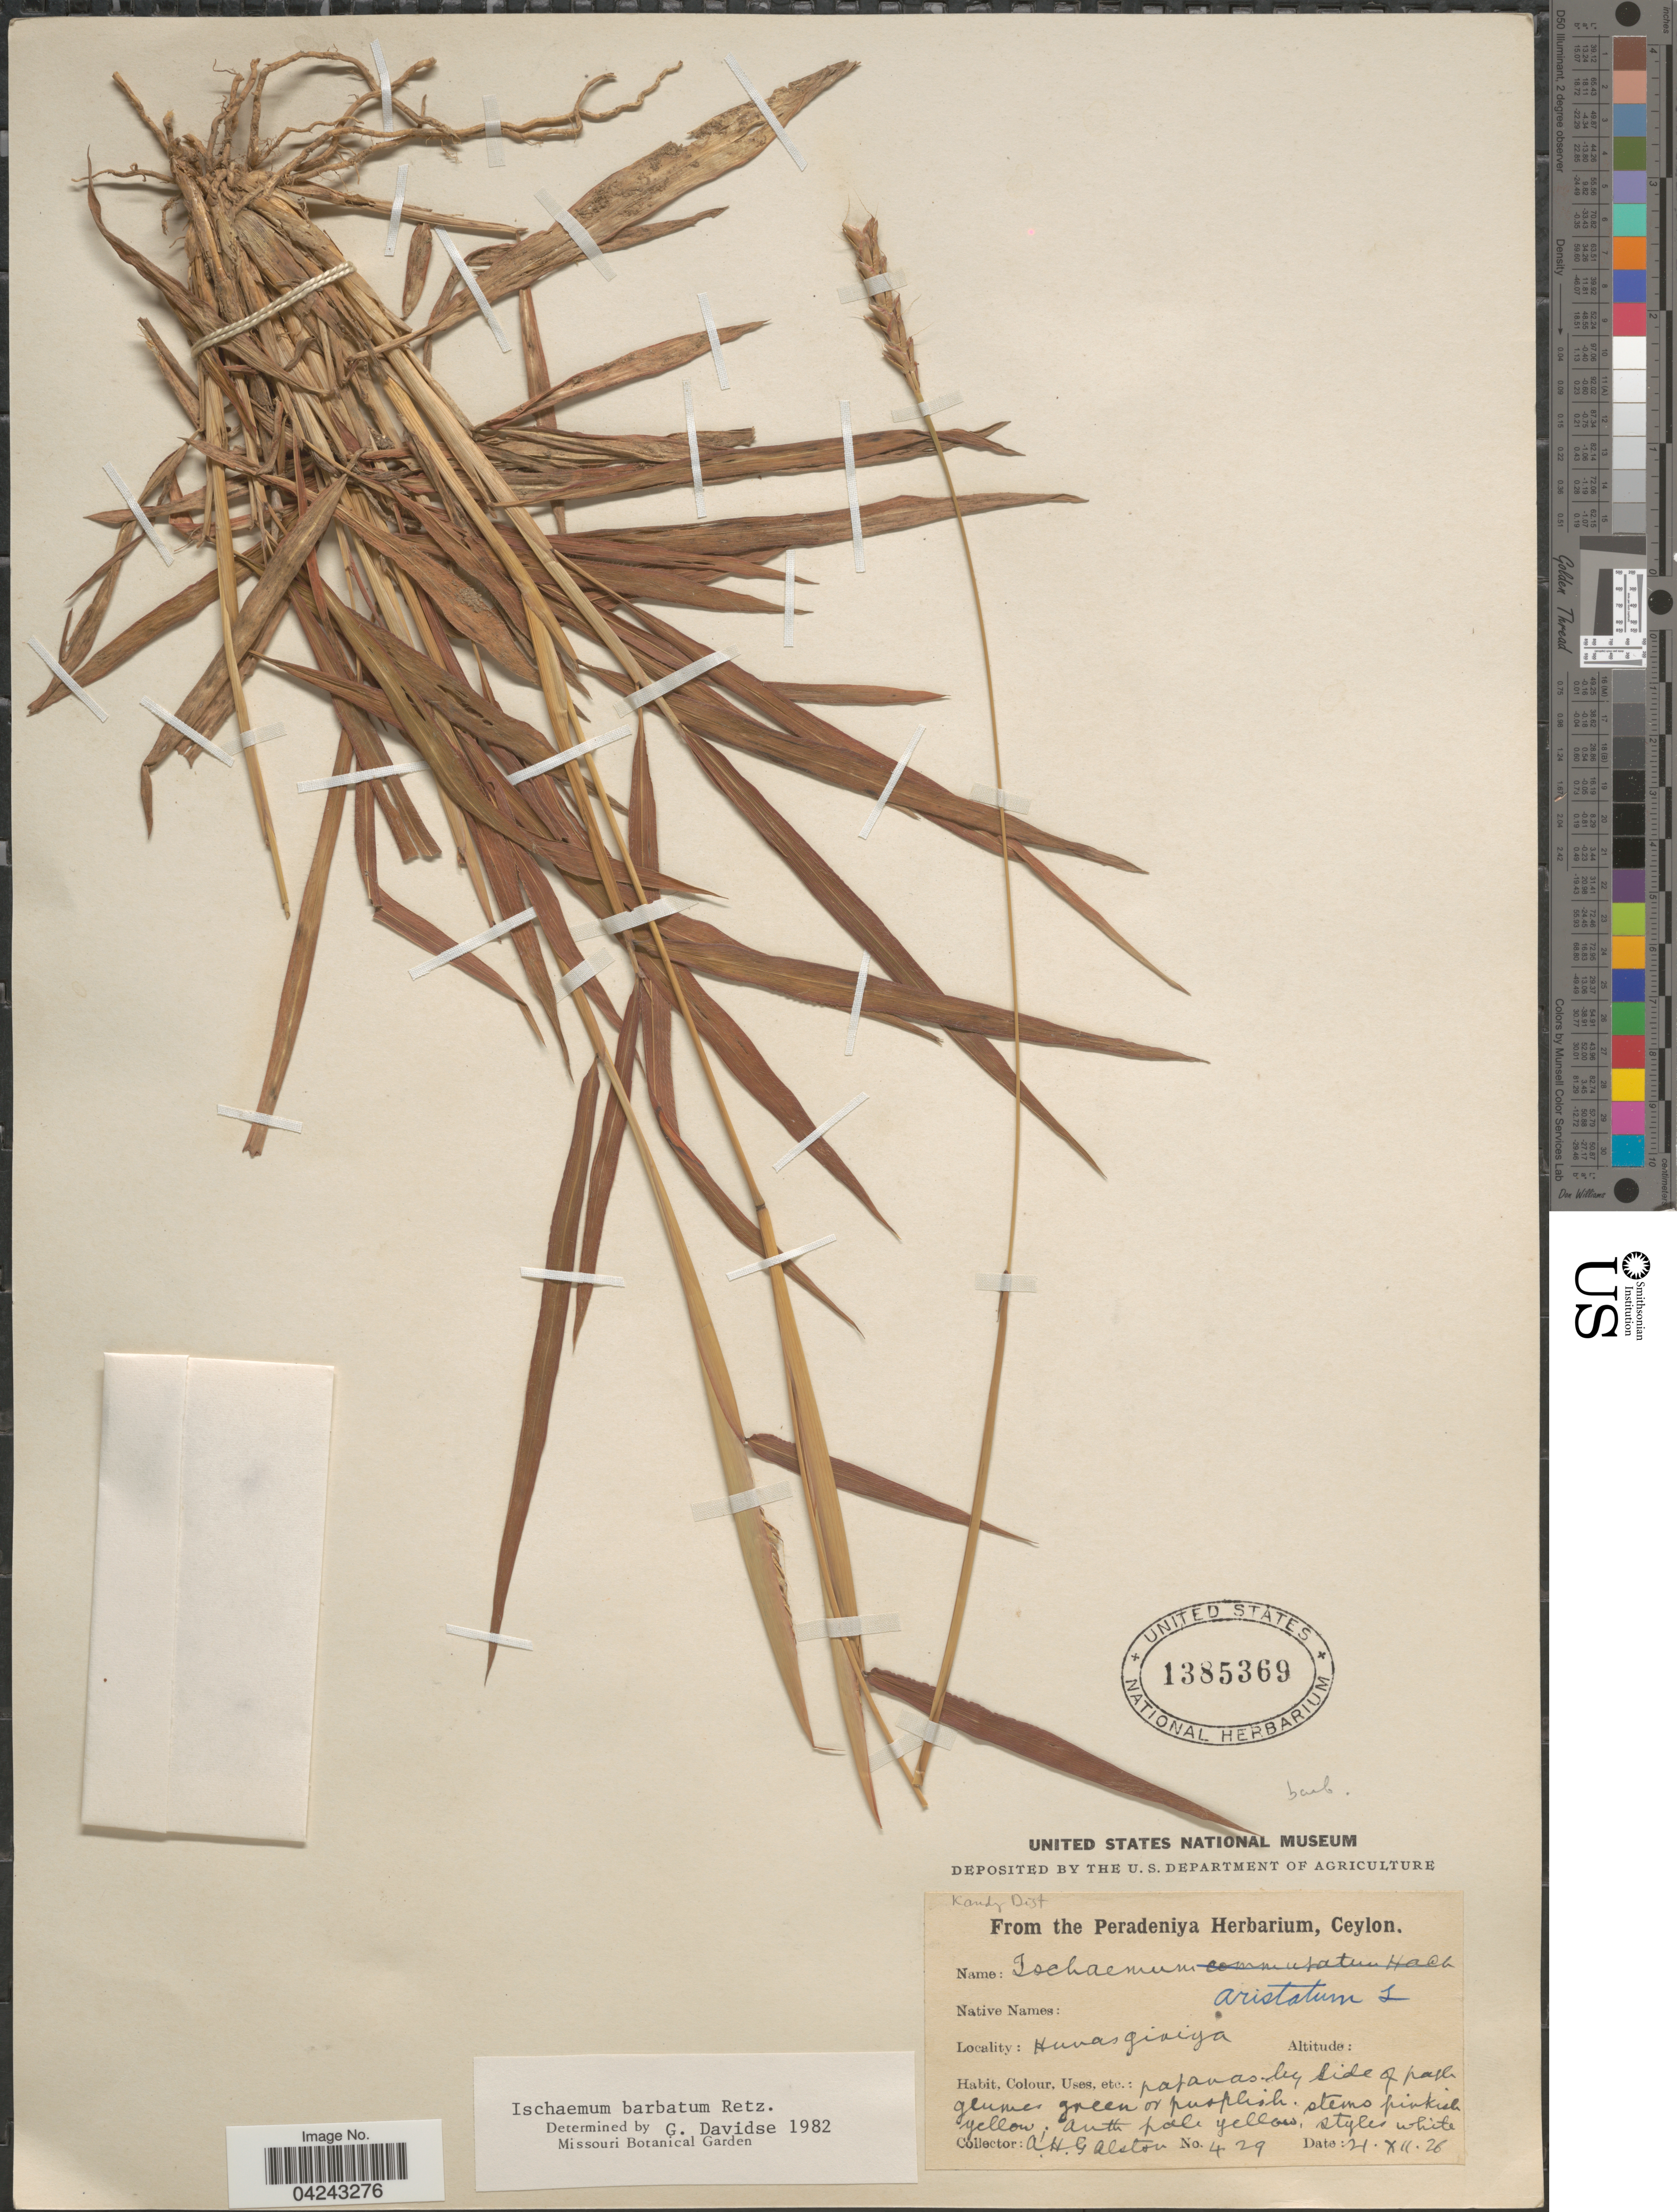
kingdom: Plantae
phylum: Tracheophyta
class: Liliopsida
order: Poales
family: Poaceae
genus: Ischaemum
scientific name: Ischaemum barbatum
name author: Blume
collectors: A. H. Alston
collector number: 429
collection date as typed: Transcribed d/m/y: 21/12/26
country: Sri Lanka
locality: Kandy Dist. Hunasgiriya.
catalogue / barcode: US 1385369